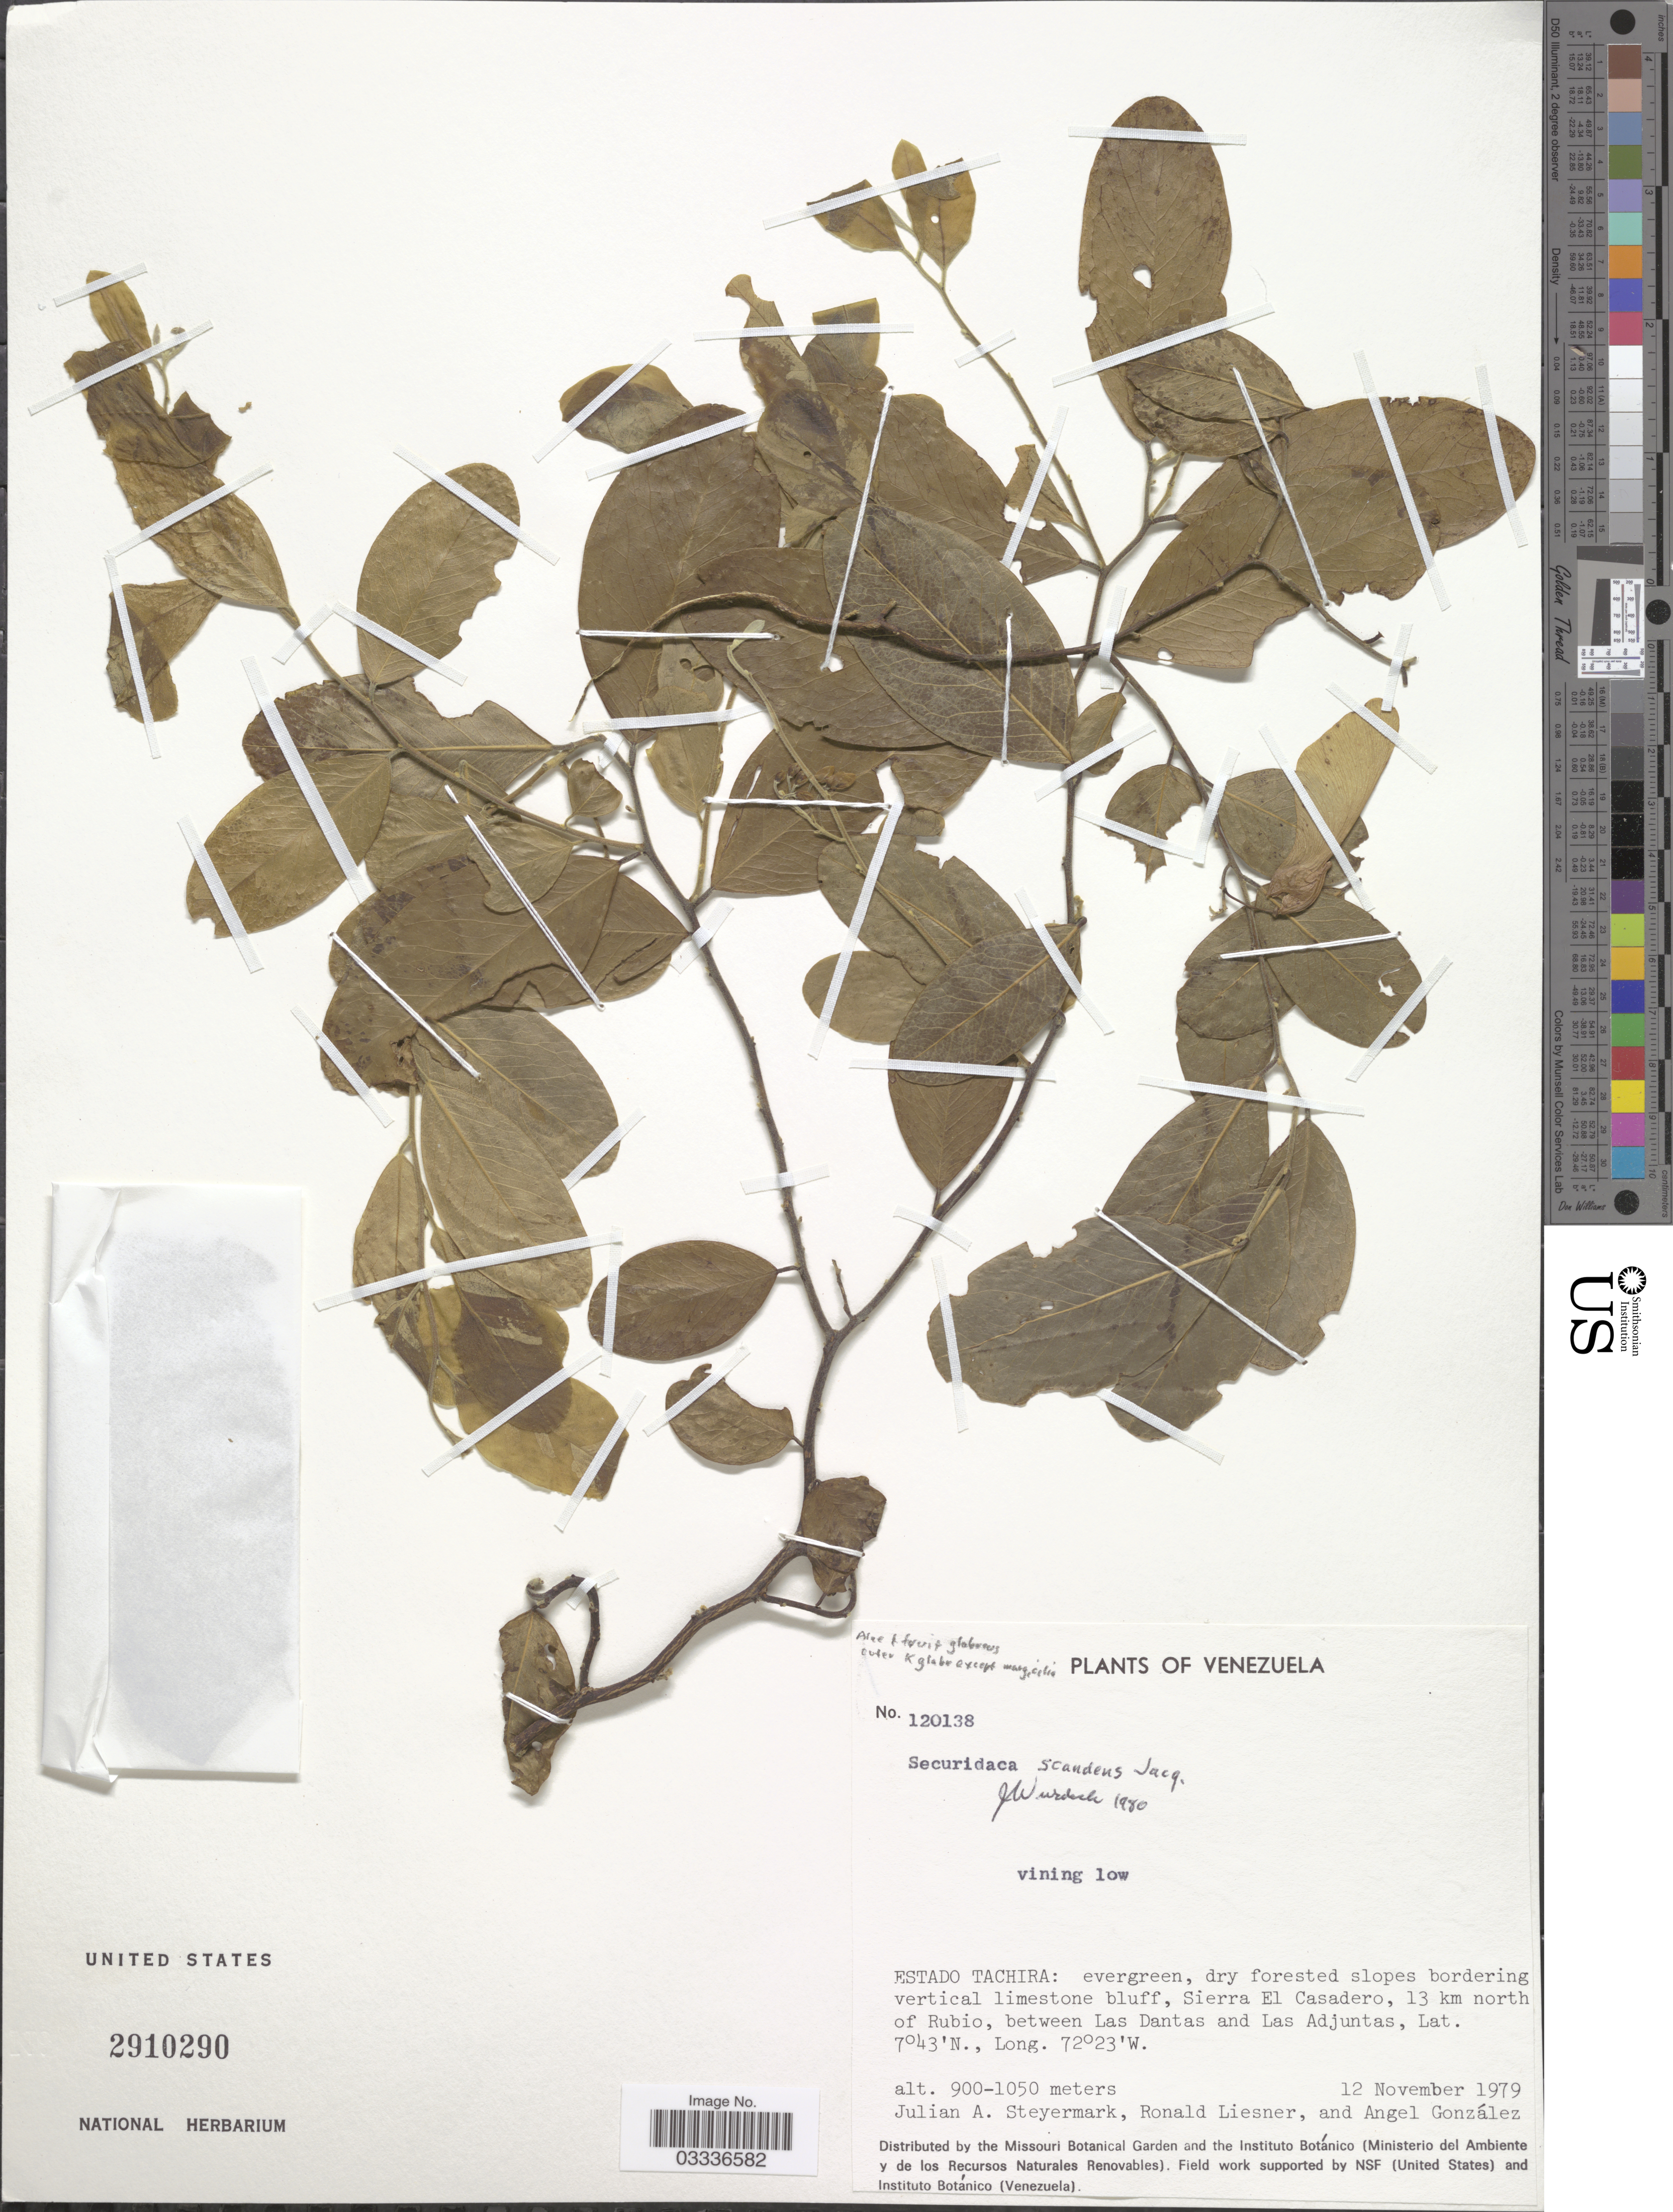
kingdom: Plantae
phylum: Tracheophyta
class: Magnoliopsida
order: Fabales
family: Polygalaceae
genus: Securidaca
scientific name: Securidaca scandens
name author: Jacq.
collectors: J. Steyermark, R. L. Liesner & A. C. González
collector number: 120138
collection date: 1979-11-12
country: Venezuela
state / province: Tachira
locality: Sierra El Casadero, 13 km north of Rubio, between Las Dantas and Las Adjuntas.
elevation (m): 900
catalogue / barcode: US 2910290